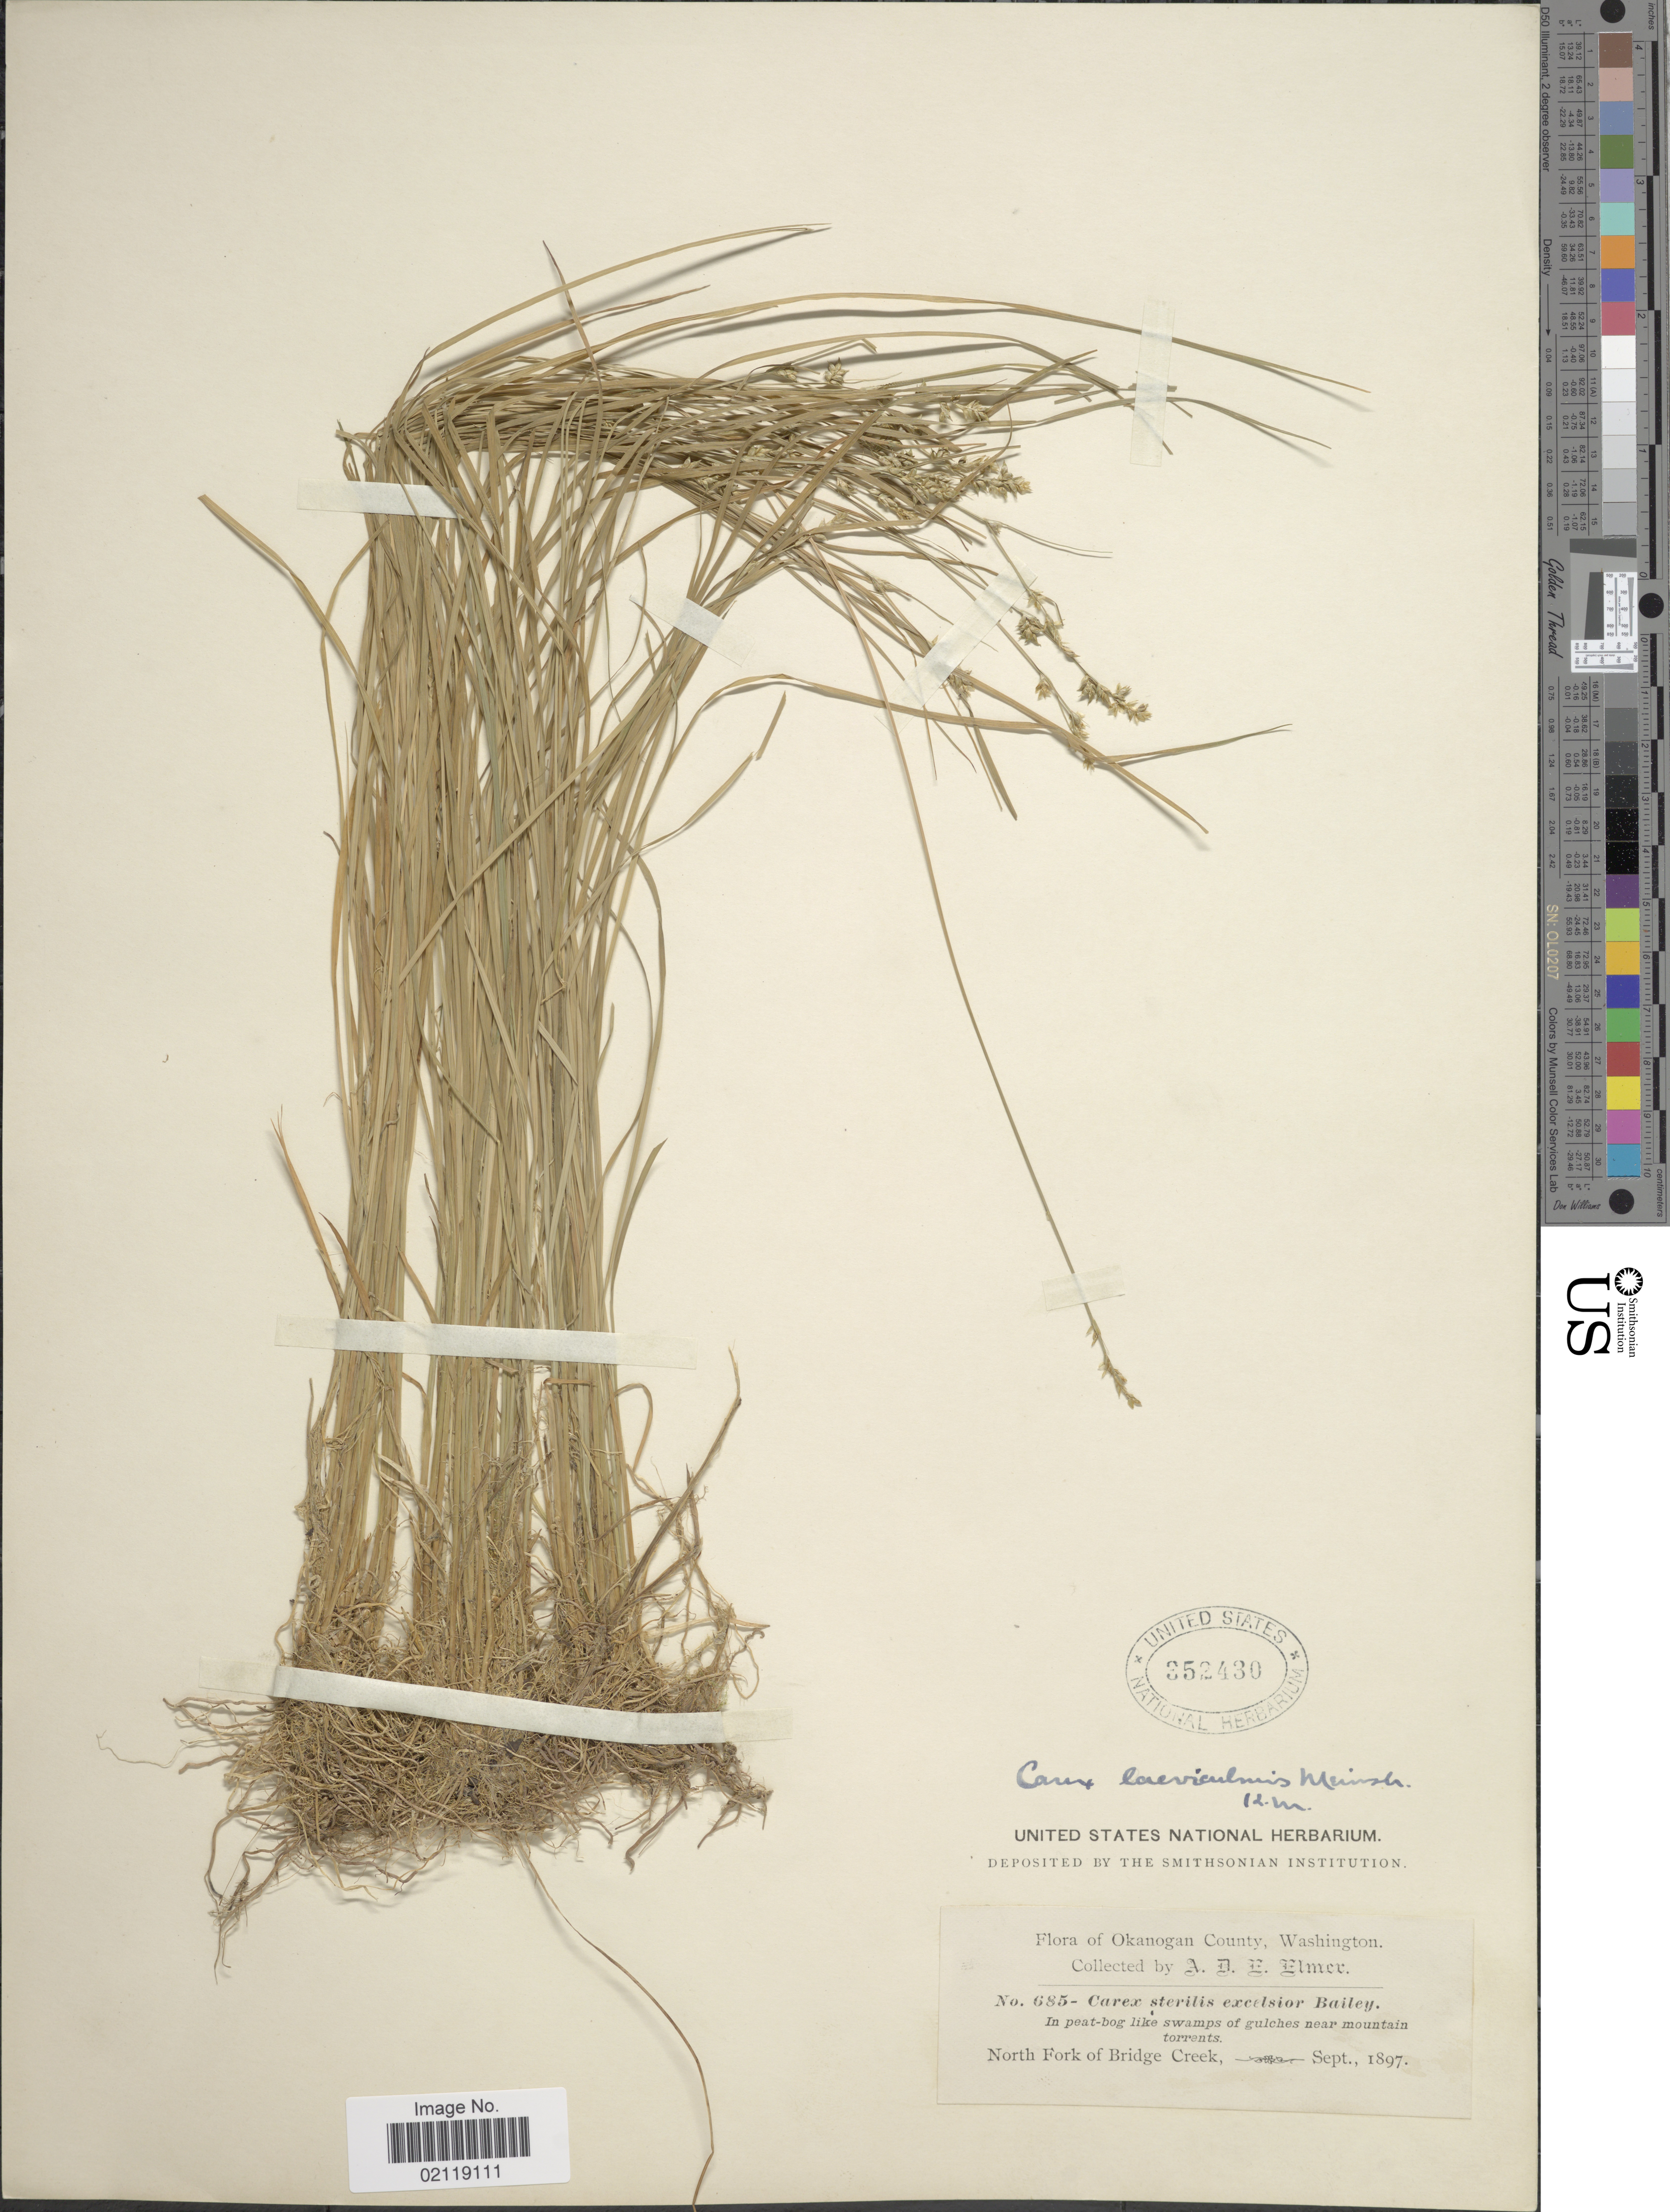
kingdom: Plantae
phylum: Tracheophyta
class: Liliopsida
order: Poales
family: Cyperaceae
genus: Carex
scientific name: Carex laeviculmis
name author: Meinsh.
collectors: A. D. E. Elmer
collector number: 685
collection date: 1897-09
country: United States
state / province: Washington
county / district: Okanogan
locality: Okanogan County. In peat-bog like swamps of gulches near mountain torrents. North Fork of Bridge Creek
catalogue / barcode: US 352430